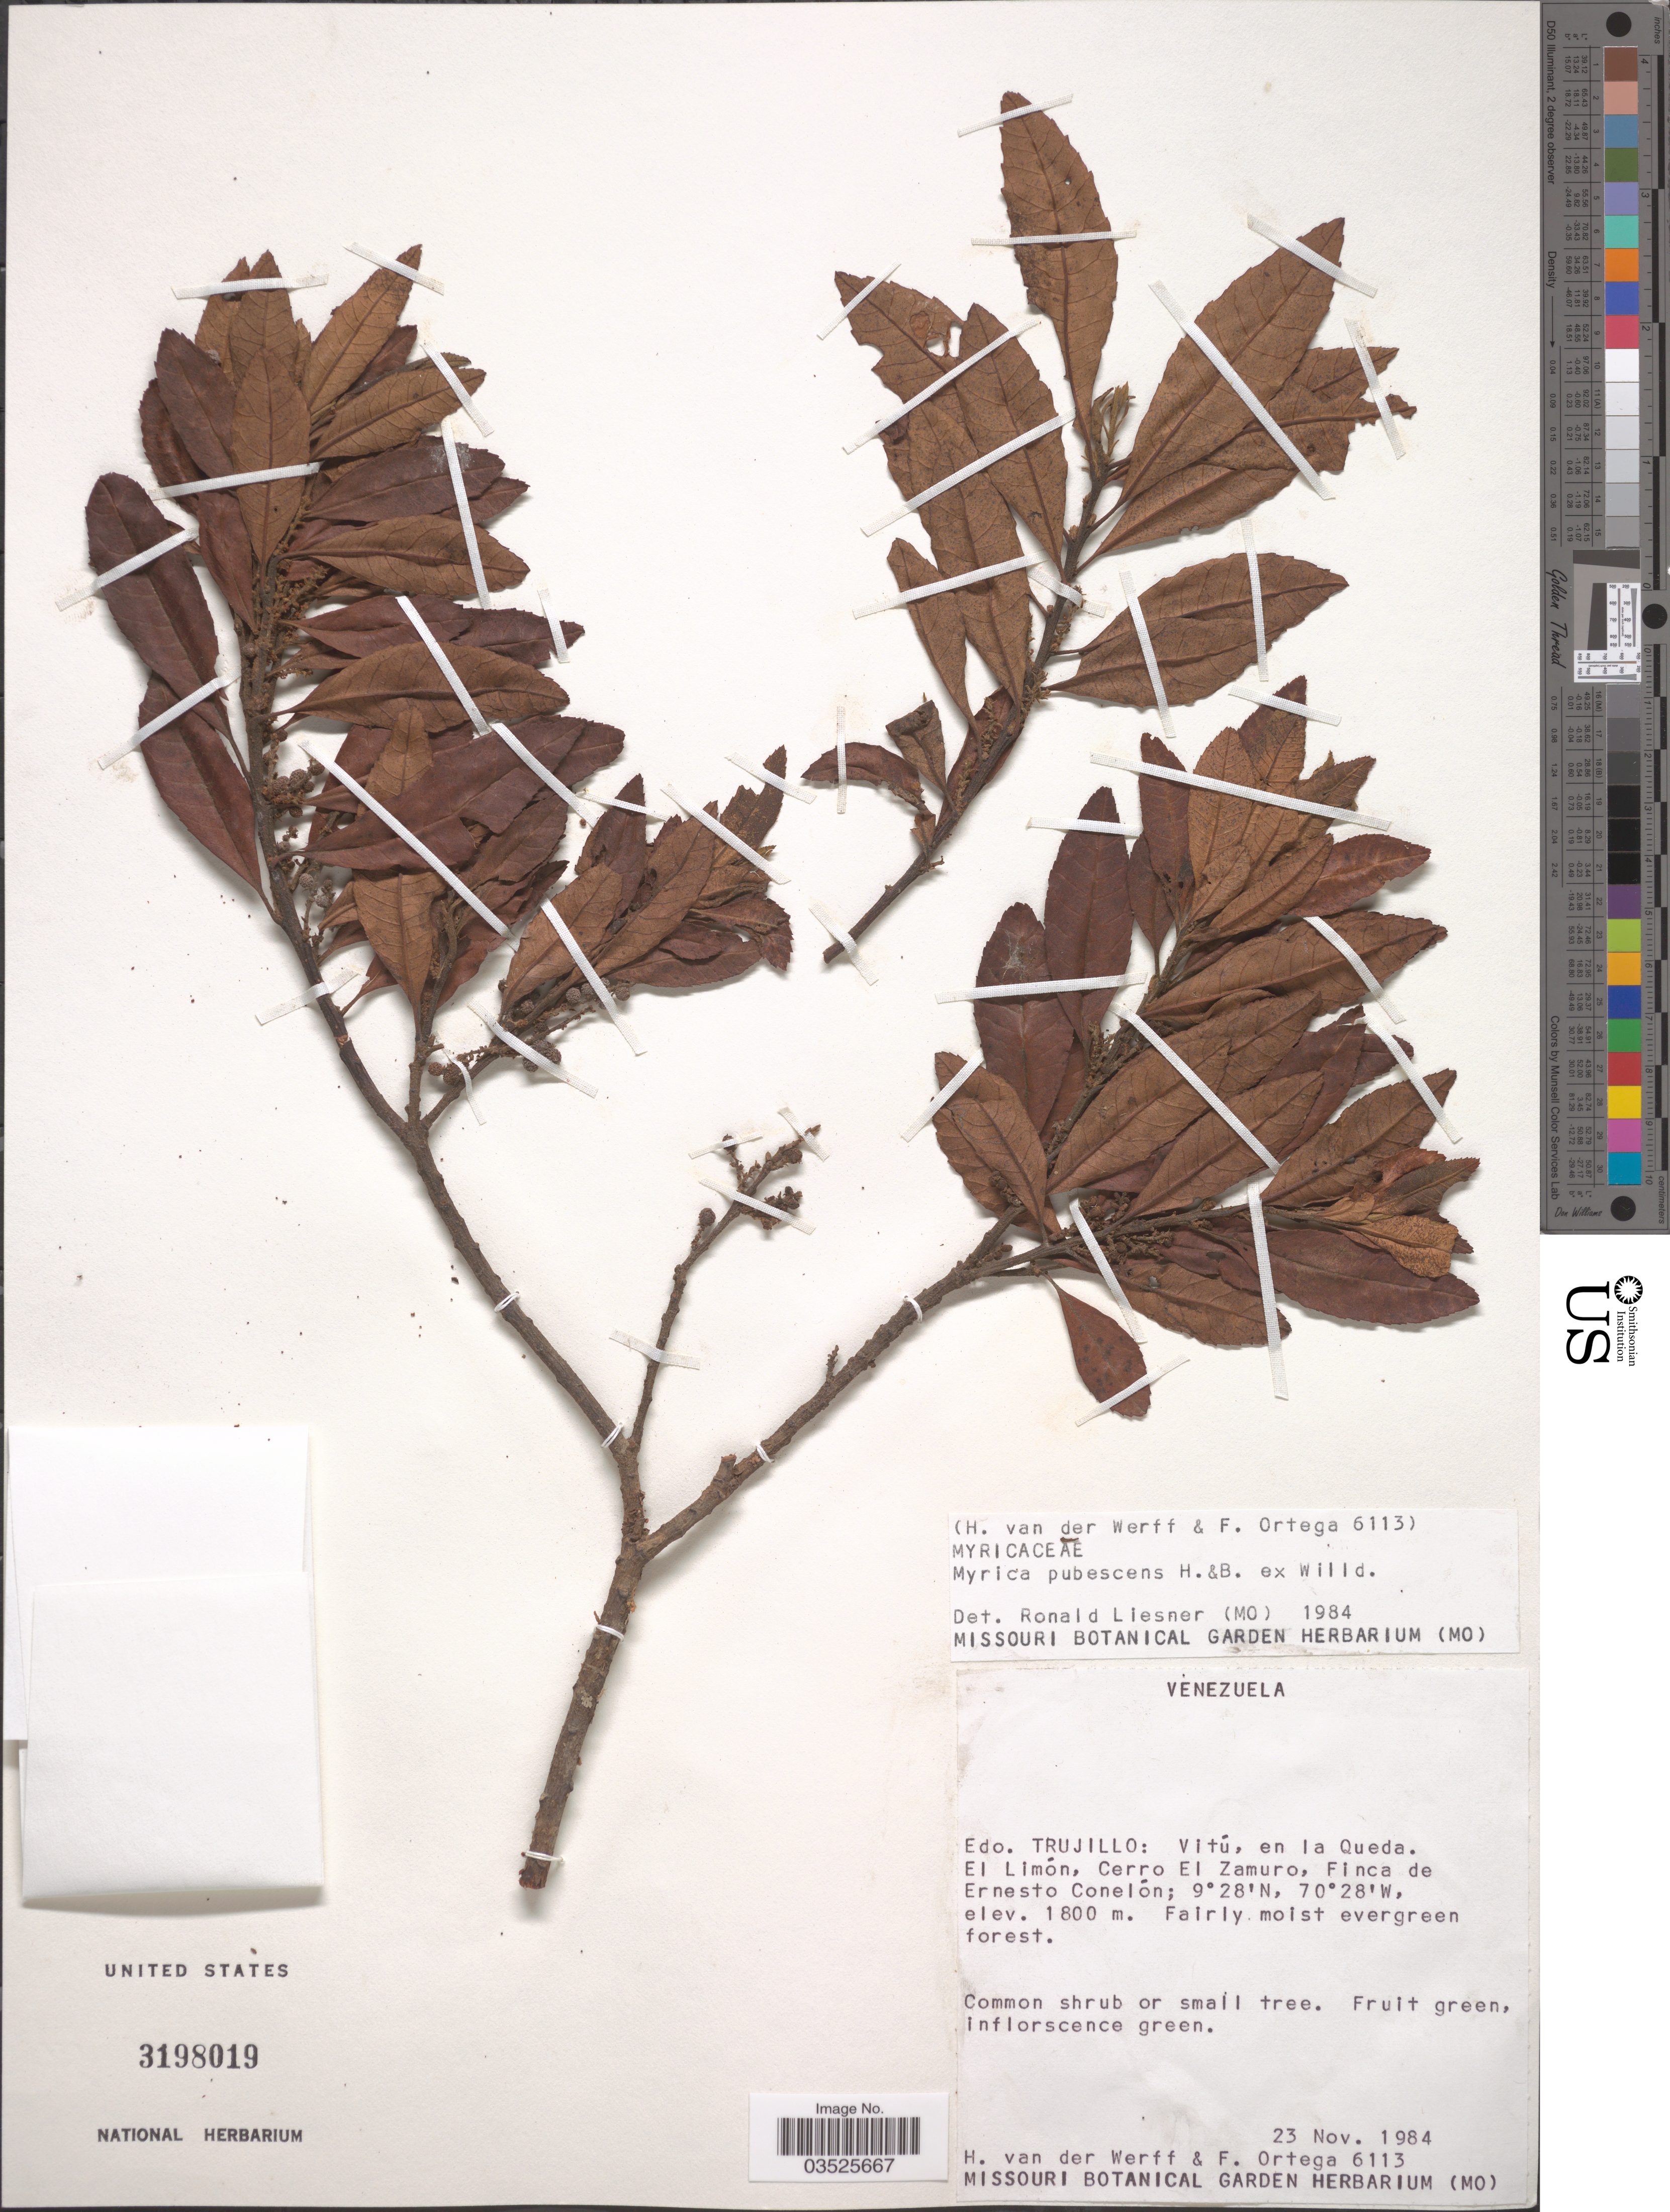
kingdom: Plantae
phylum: Tracheophyta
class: Magnoliopsida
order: Fagales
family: Myricaceae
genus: Morella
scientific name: Morella pubescens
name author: (Humb. & Bonpl. ex Willd.) Wilbur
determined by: Strong, M. T., (US), Smithsonian Institution - National Museum of Natural History (UNITED STATES)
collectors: H. van der Werff & F. J. Ortega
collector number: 6113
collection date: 1984-11-23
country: Venezuela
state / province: Trujillo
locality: Vitú, en la Queda. El Limon, Cerro El Zamuro, Finca de Ernesto Conelón.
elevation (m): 1800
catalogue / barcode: US 3198019